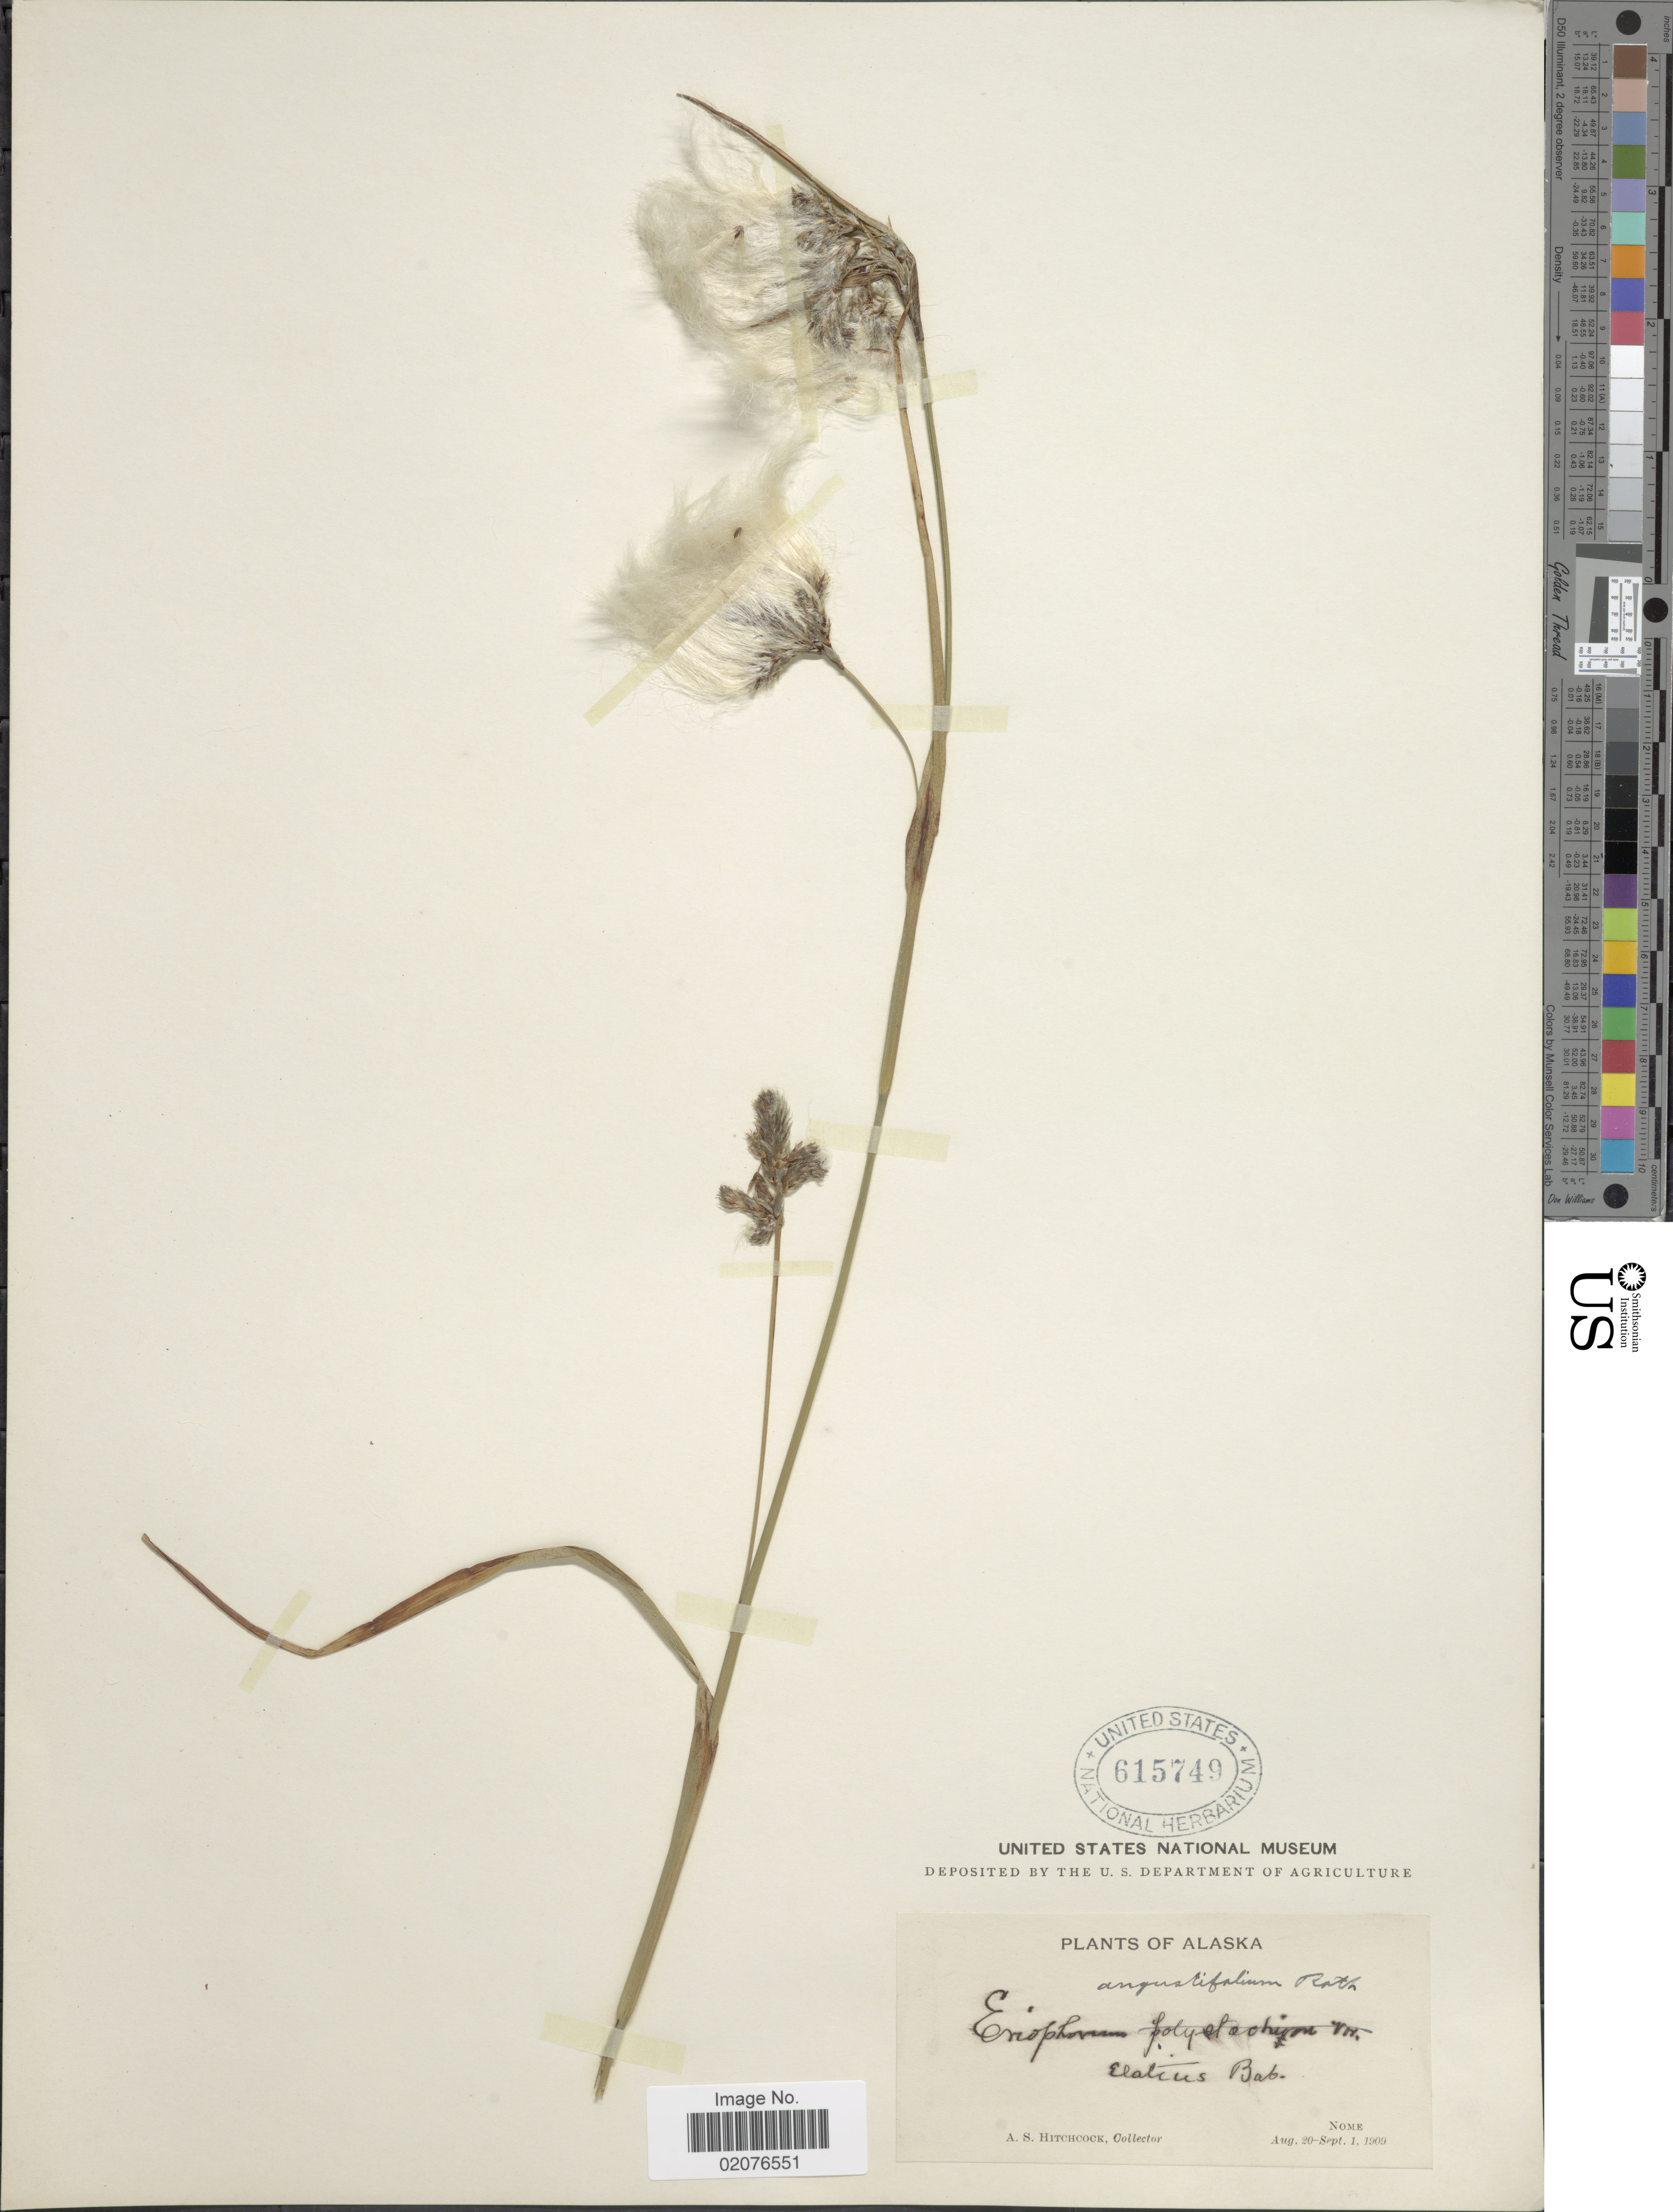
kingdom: Plantae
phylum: Tracheophyta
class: Liliopsida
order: Poales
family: Cyperaceae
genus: Eriophorum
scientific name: Eriophorum angustifolium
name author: Honck.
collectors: A. S. Hitchcock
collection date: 1909-08-20/1909-09-01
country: United States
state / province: Alaska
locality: Nome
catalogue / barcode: US 615749